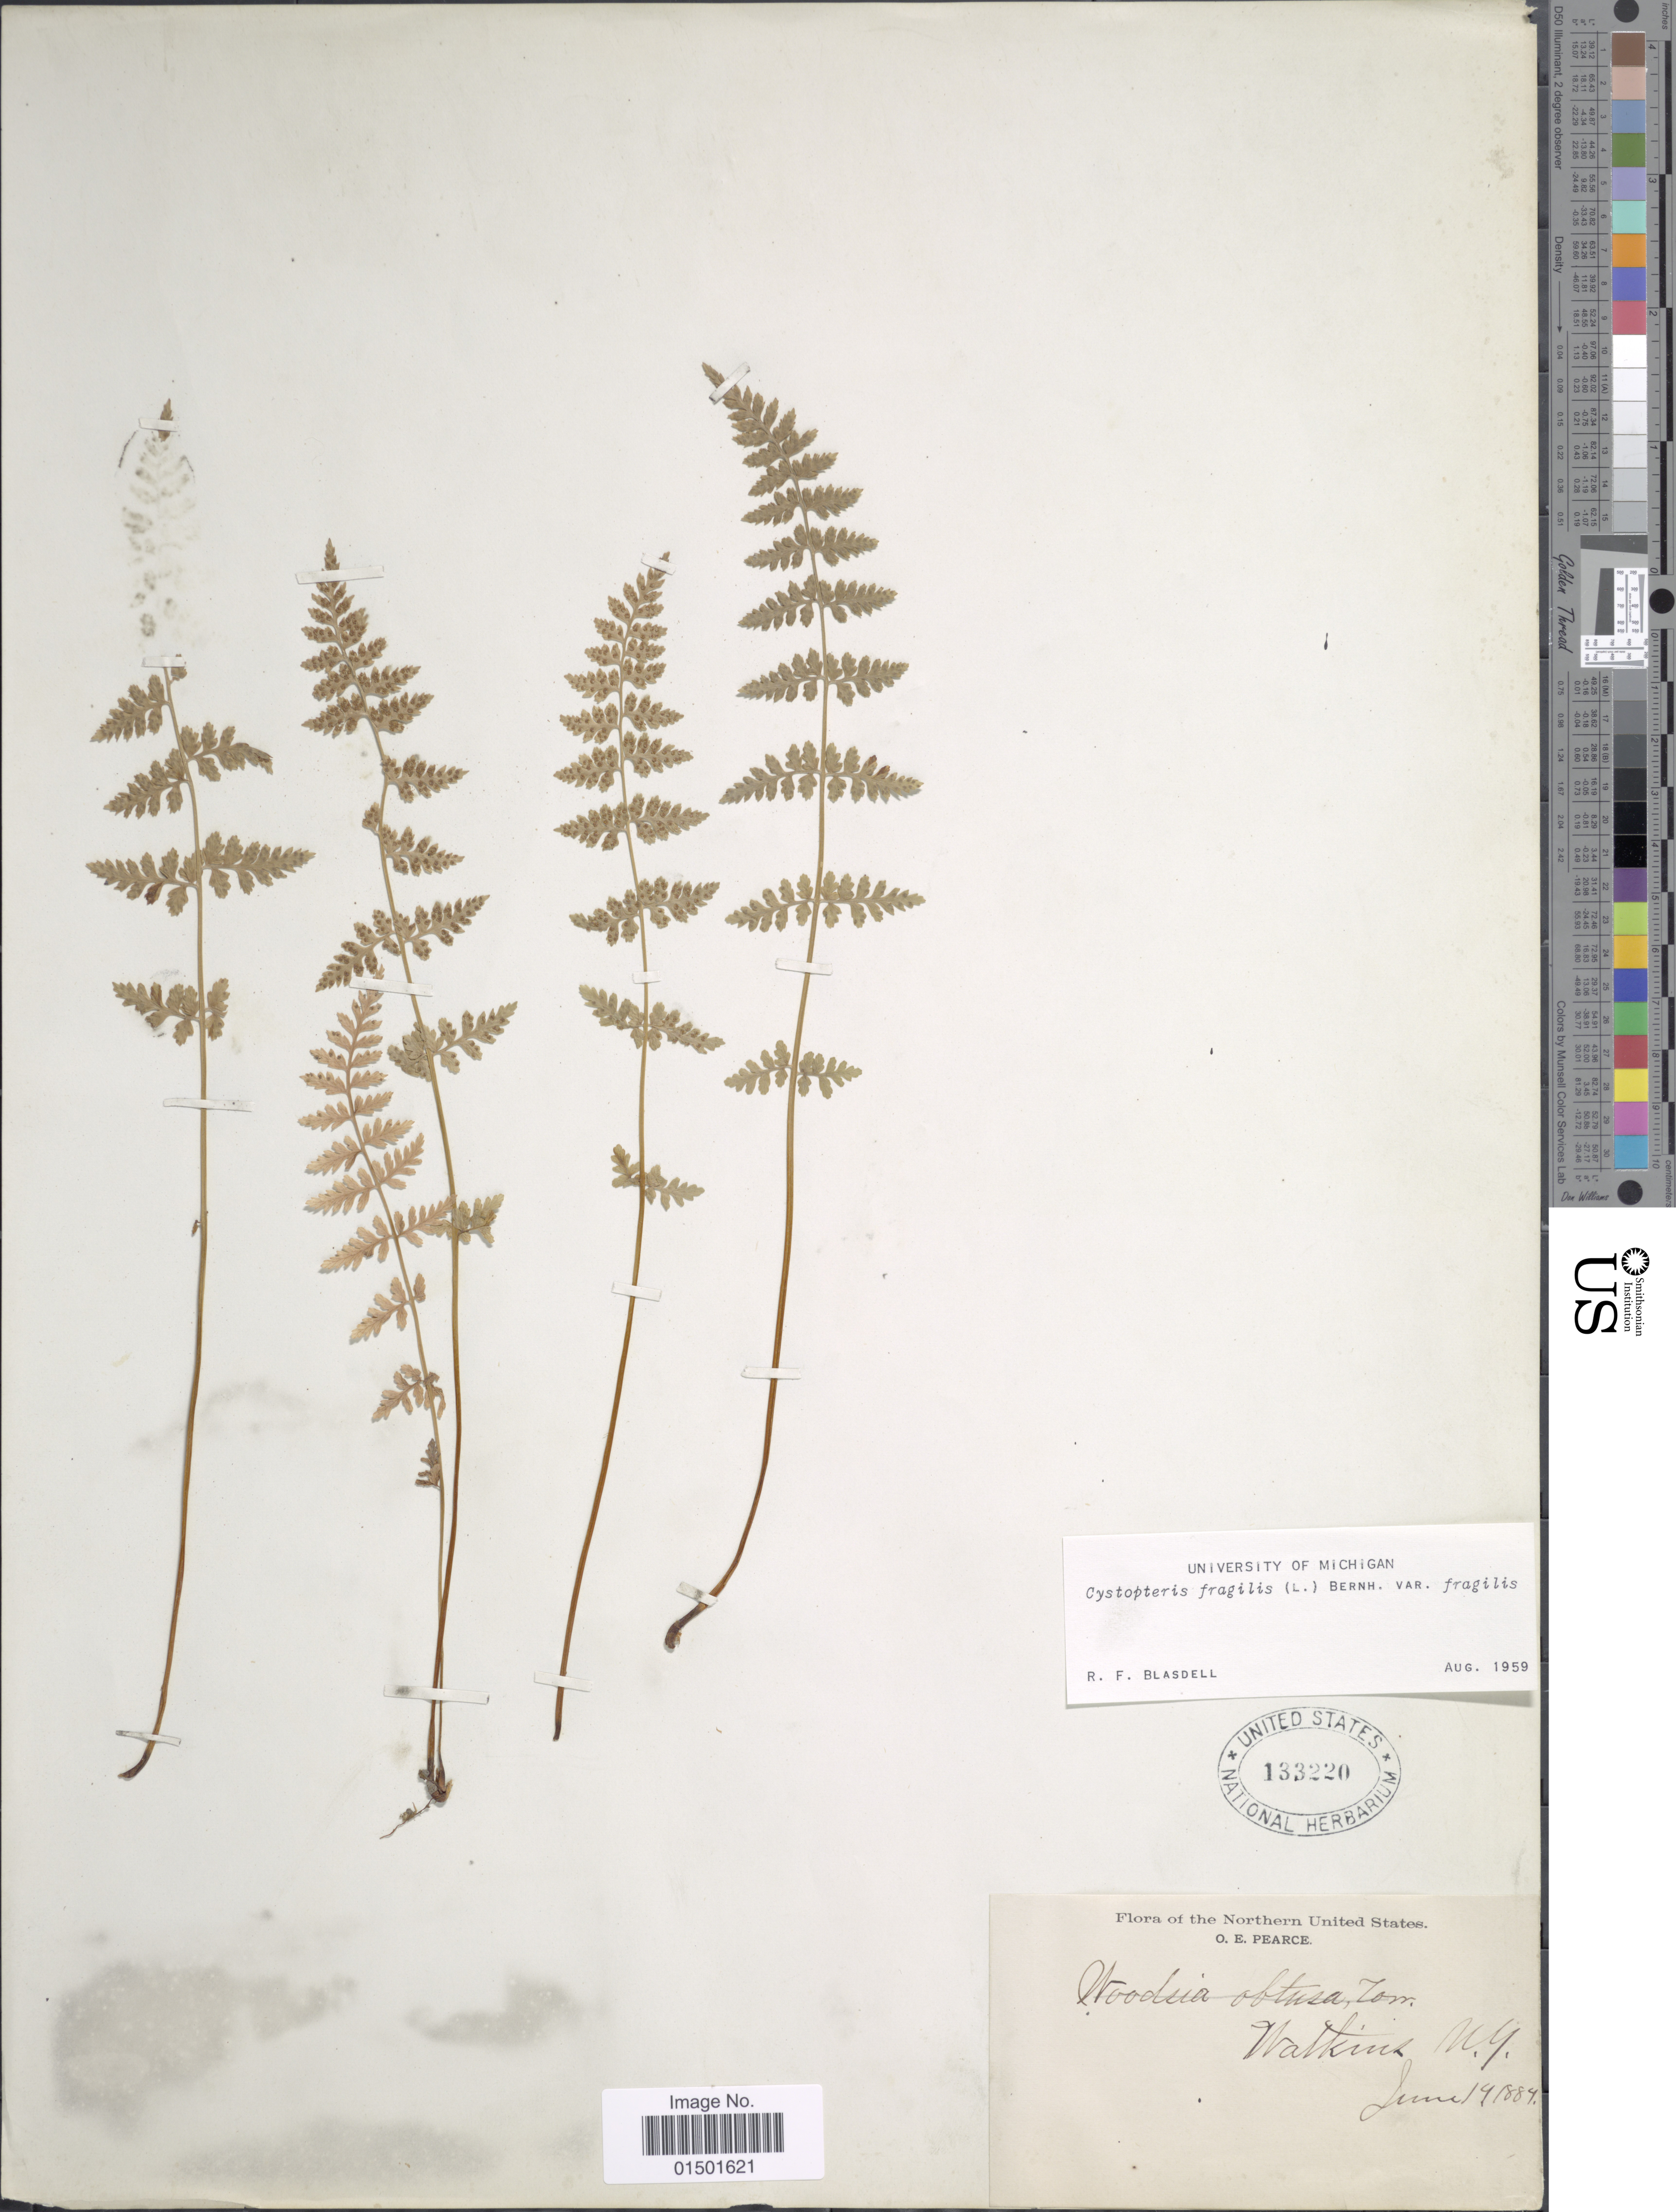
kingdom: Plantae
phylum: Tracheophyta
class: Polypodiopsida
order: Polypodiales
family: Cystopteridaceae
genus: Cystopteris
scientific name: Cystopteris fragilis var. fragilis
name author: (L.) Bernh.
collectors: O. E. Pearce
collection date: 1884-06-19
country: United States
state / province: New York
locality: Northern United States. Walkins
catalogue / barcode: US 133220